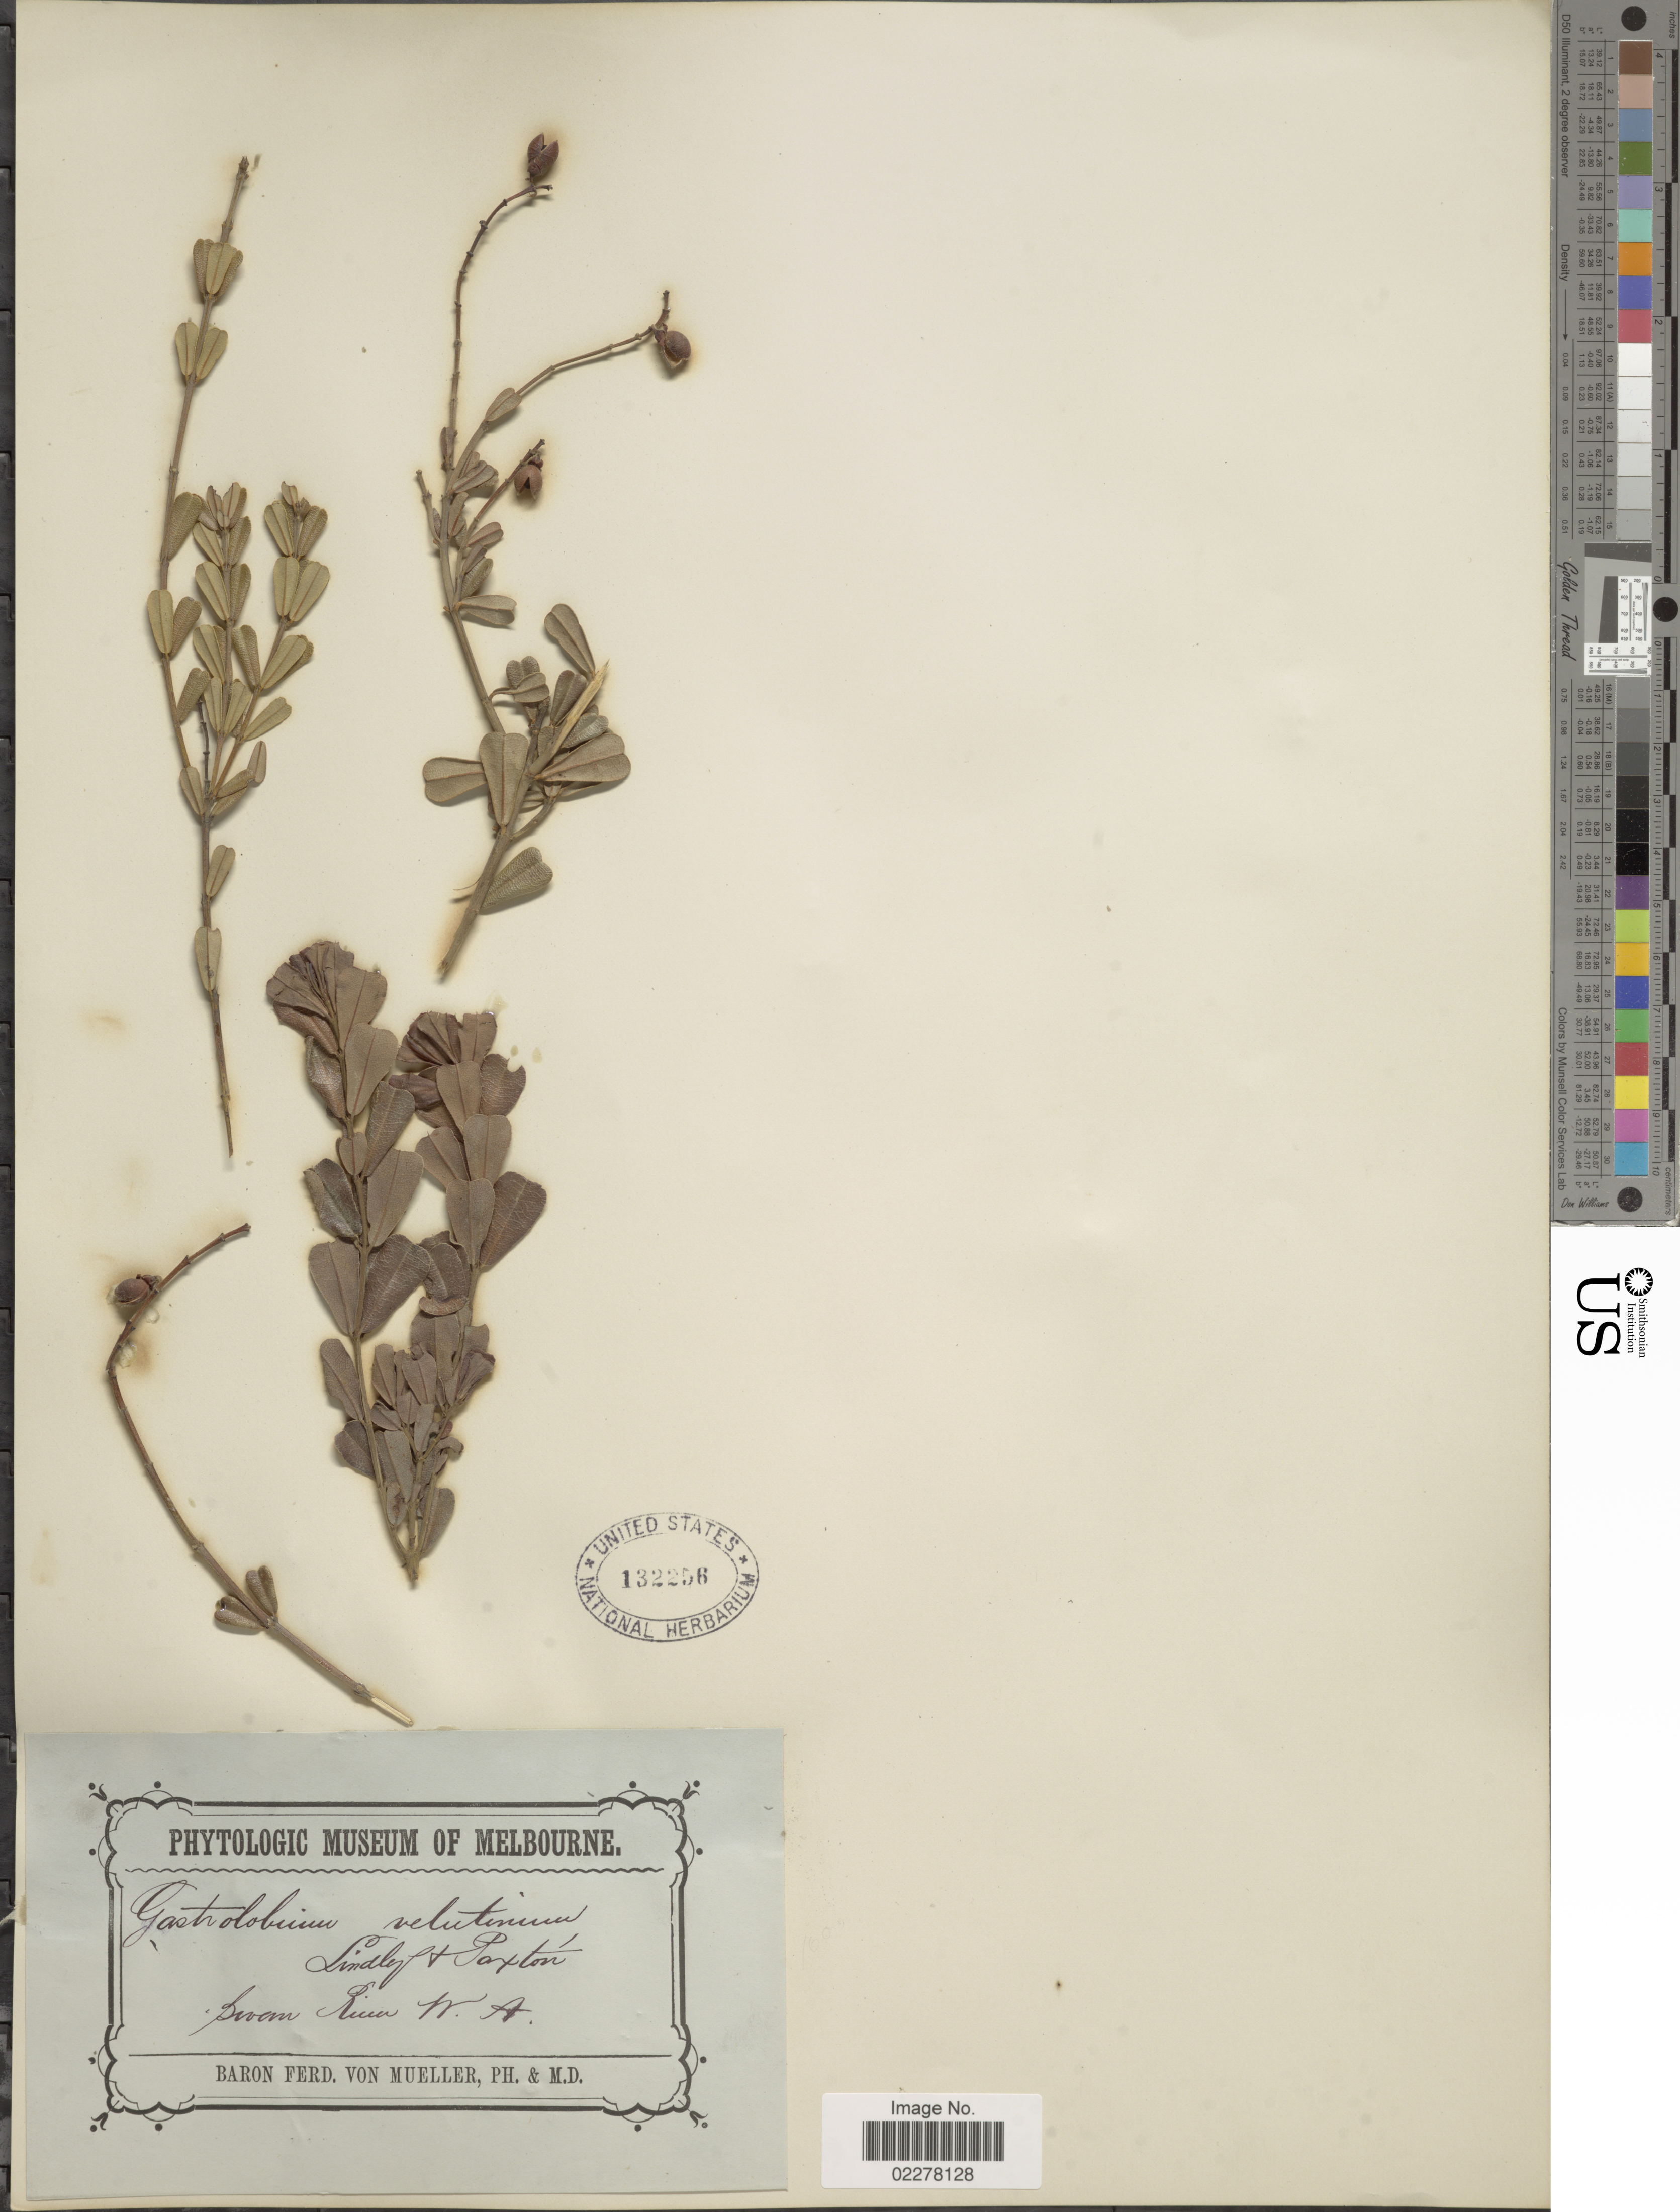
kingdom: Plantae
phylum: Tracheophyta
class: Magnoliopsida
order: Fabales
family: Fabaceae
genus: Gastrolobium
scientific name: Gastrolobium velutinum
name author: Lindl. & Paxton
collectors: F. von Mueller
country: Australia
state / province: Western Australia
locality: Swan River, W.A.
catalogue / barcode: US 132256